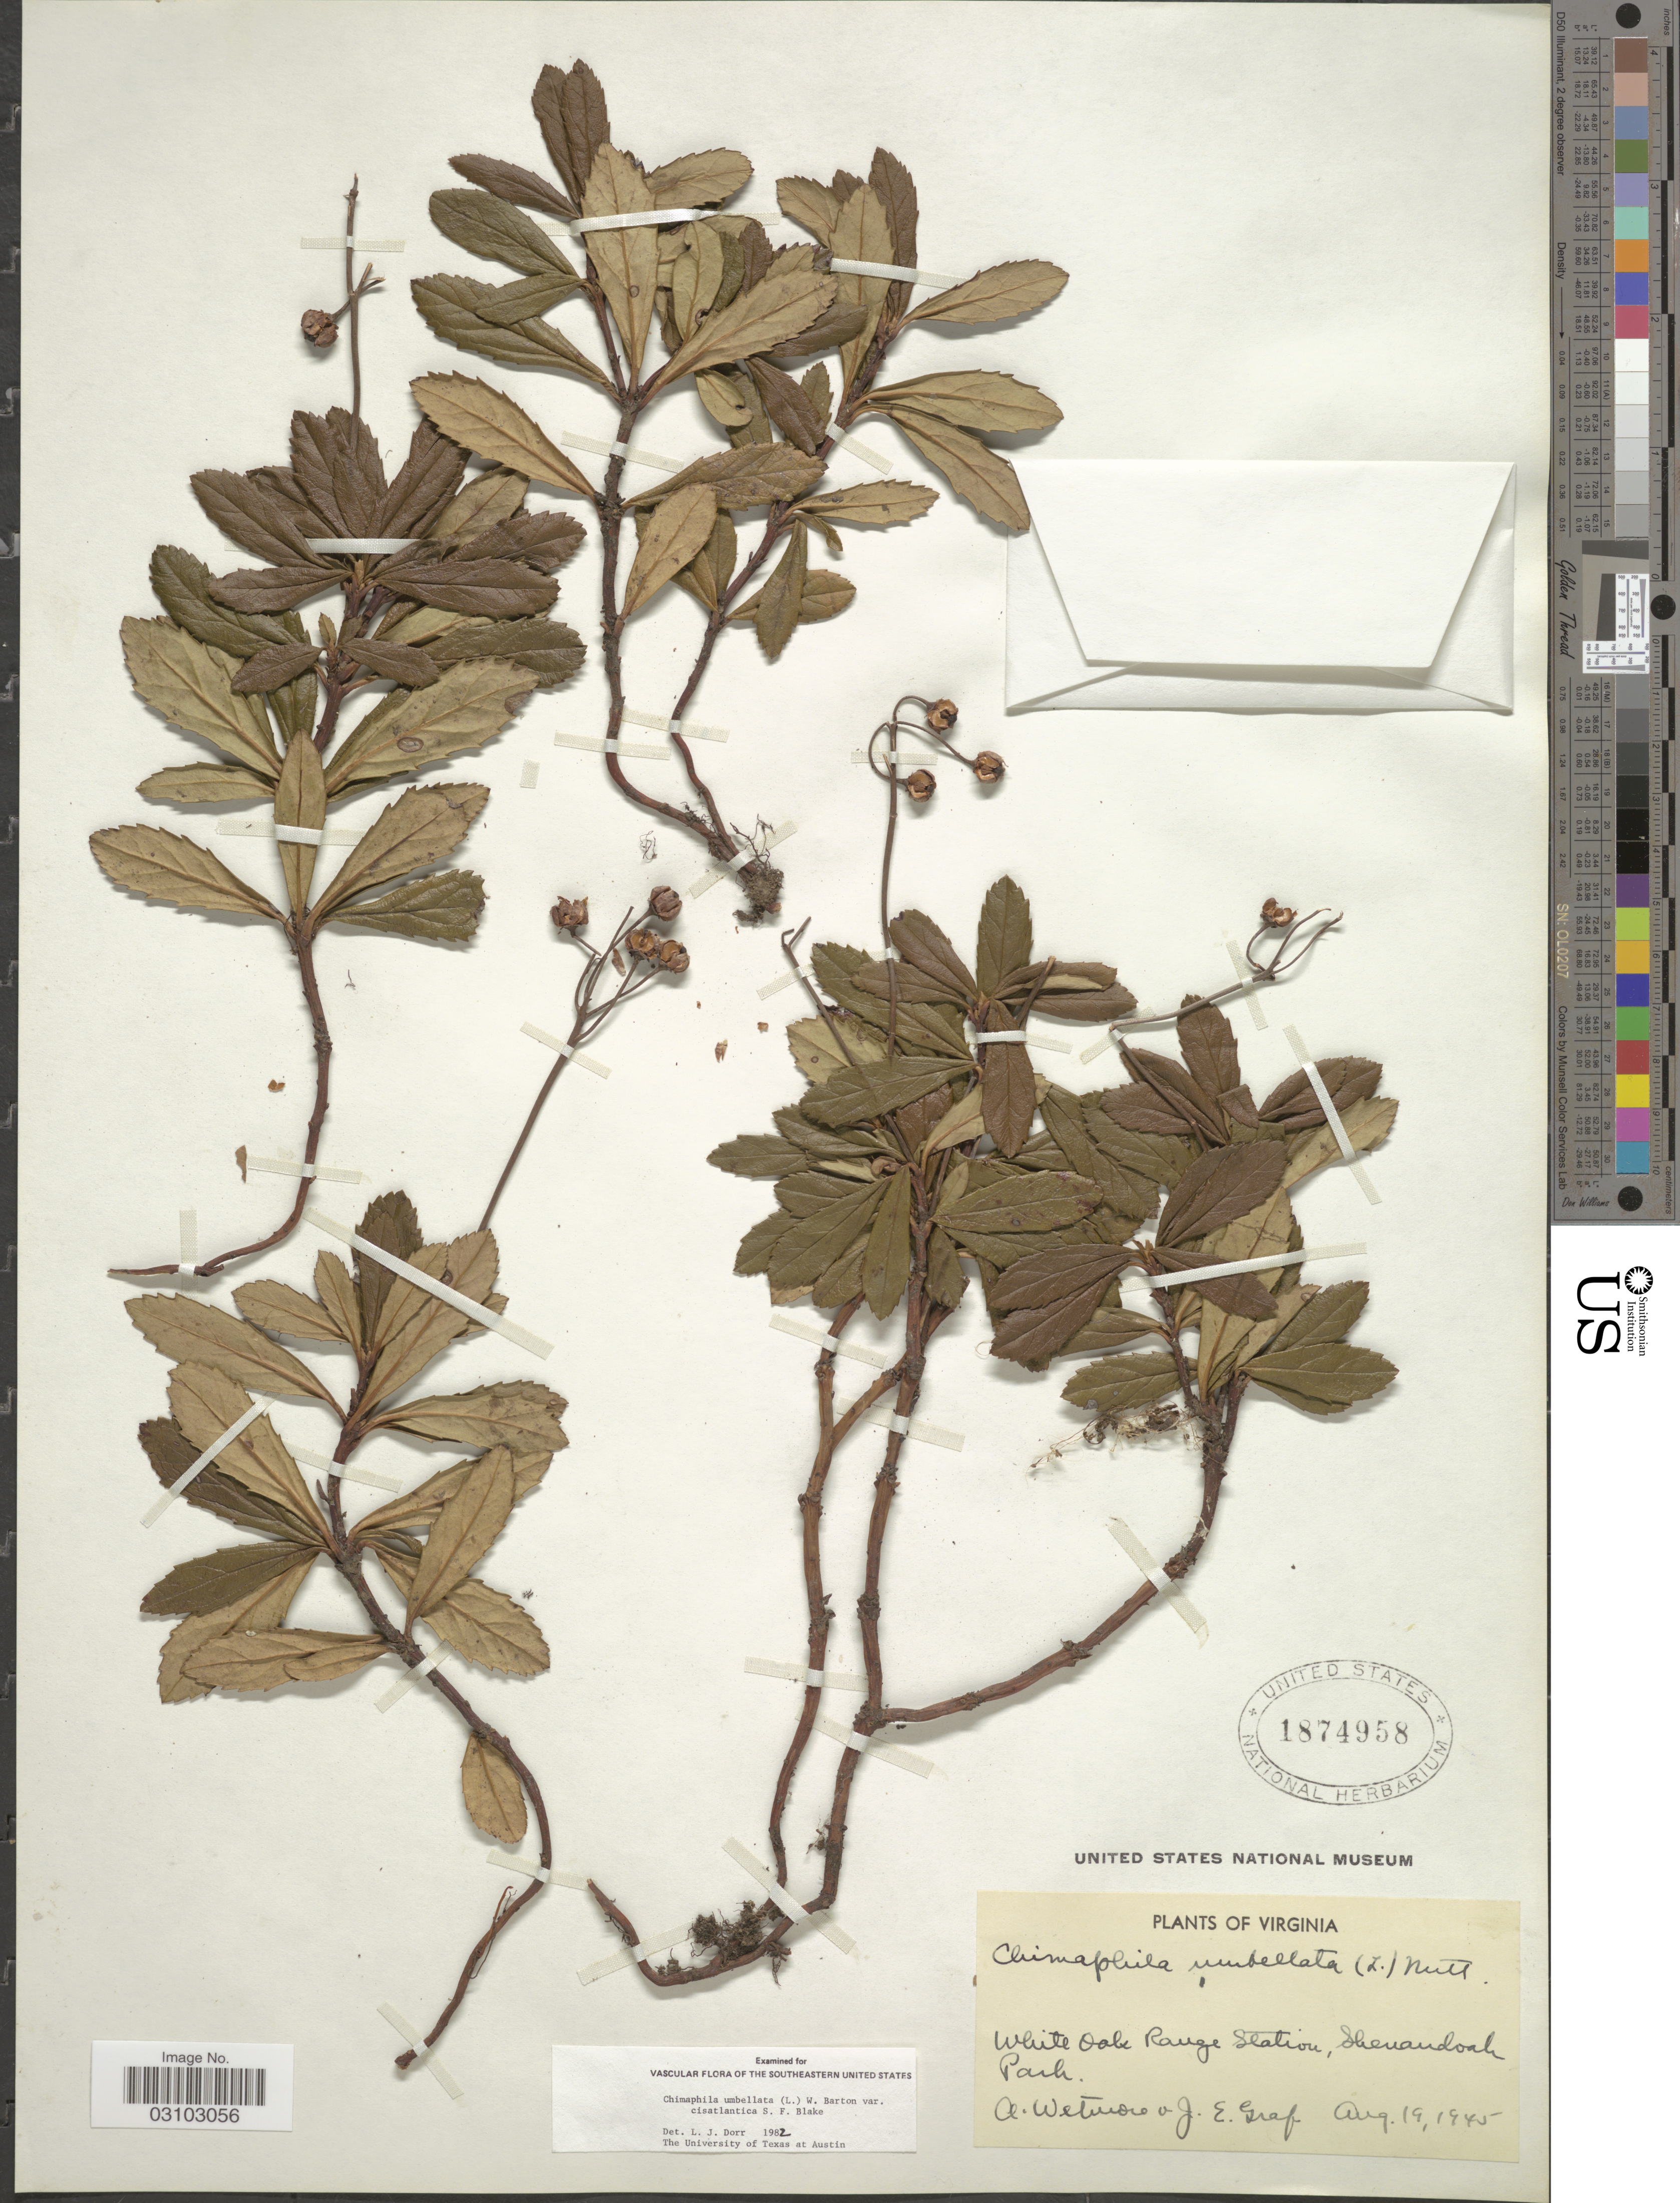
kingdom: Plantae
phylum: Tracheophyta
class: Magnoliopsida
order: Ericales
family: Ericaceae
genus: Chimaphila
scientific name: Chimaphila umbellata subsp. cisatlantica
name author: (S.F. Blake) Hultén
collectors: A. Wetmore & J. Graf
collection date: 1945-08-19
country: United States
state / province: Virginia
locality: White Oak Range Station, Shenandoah Park.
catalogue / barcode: US 1874958